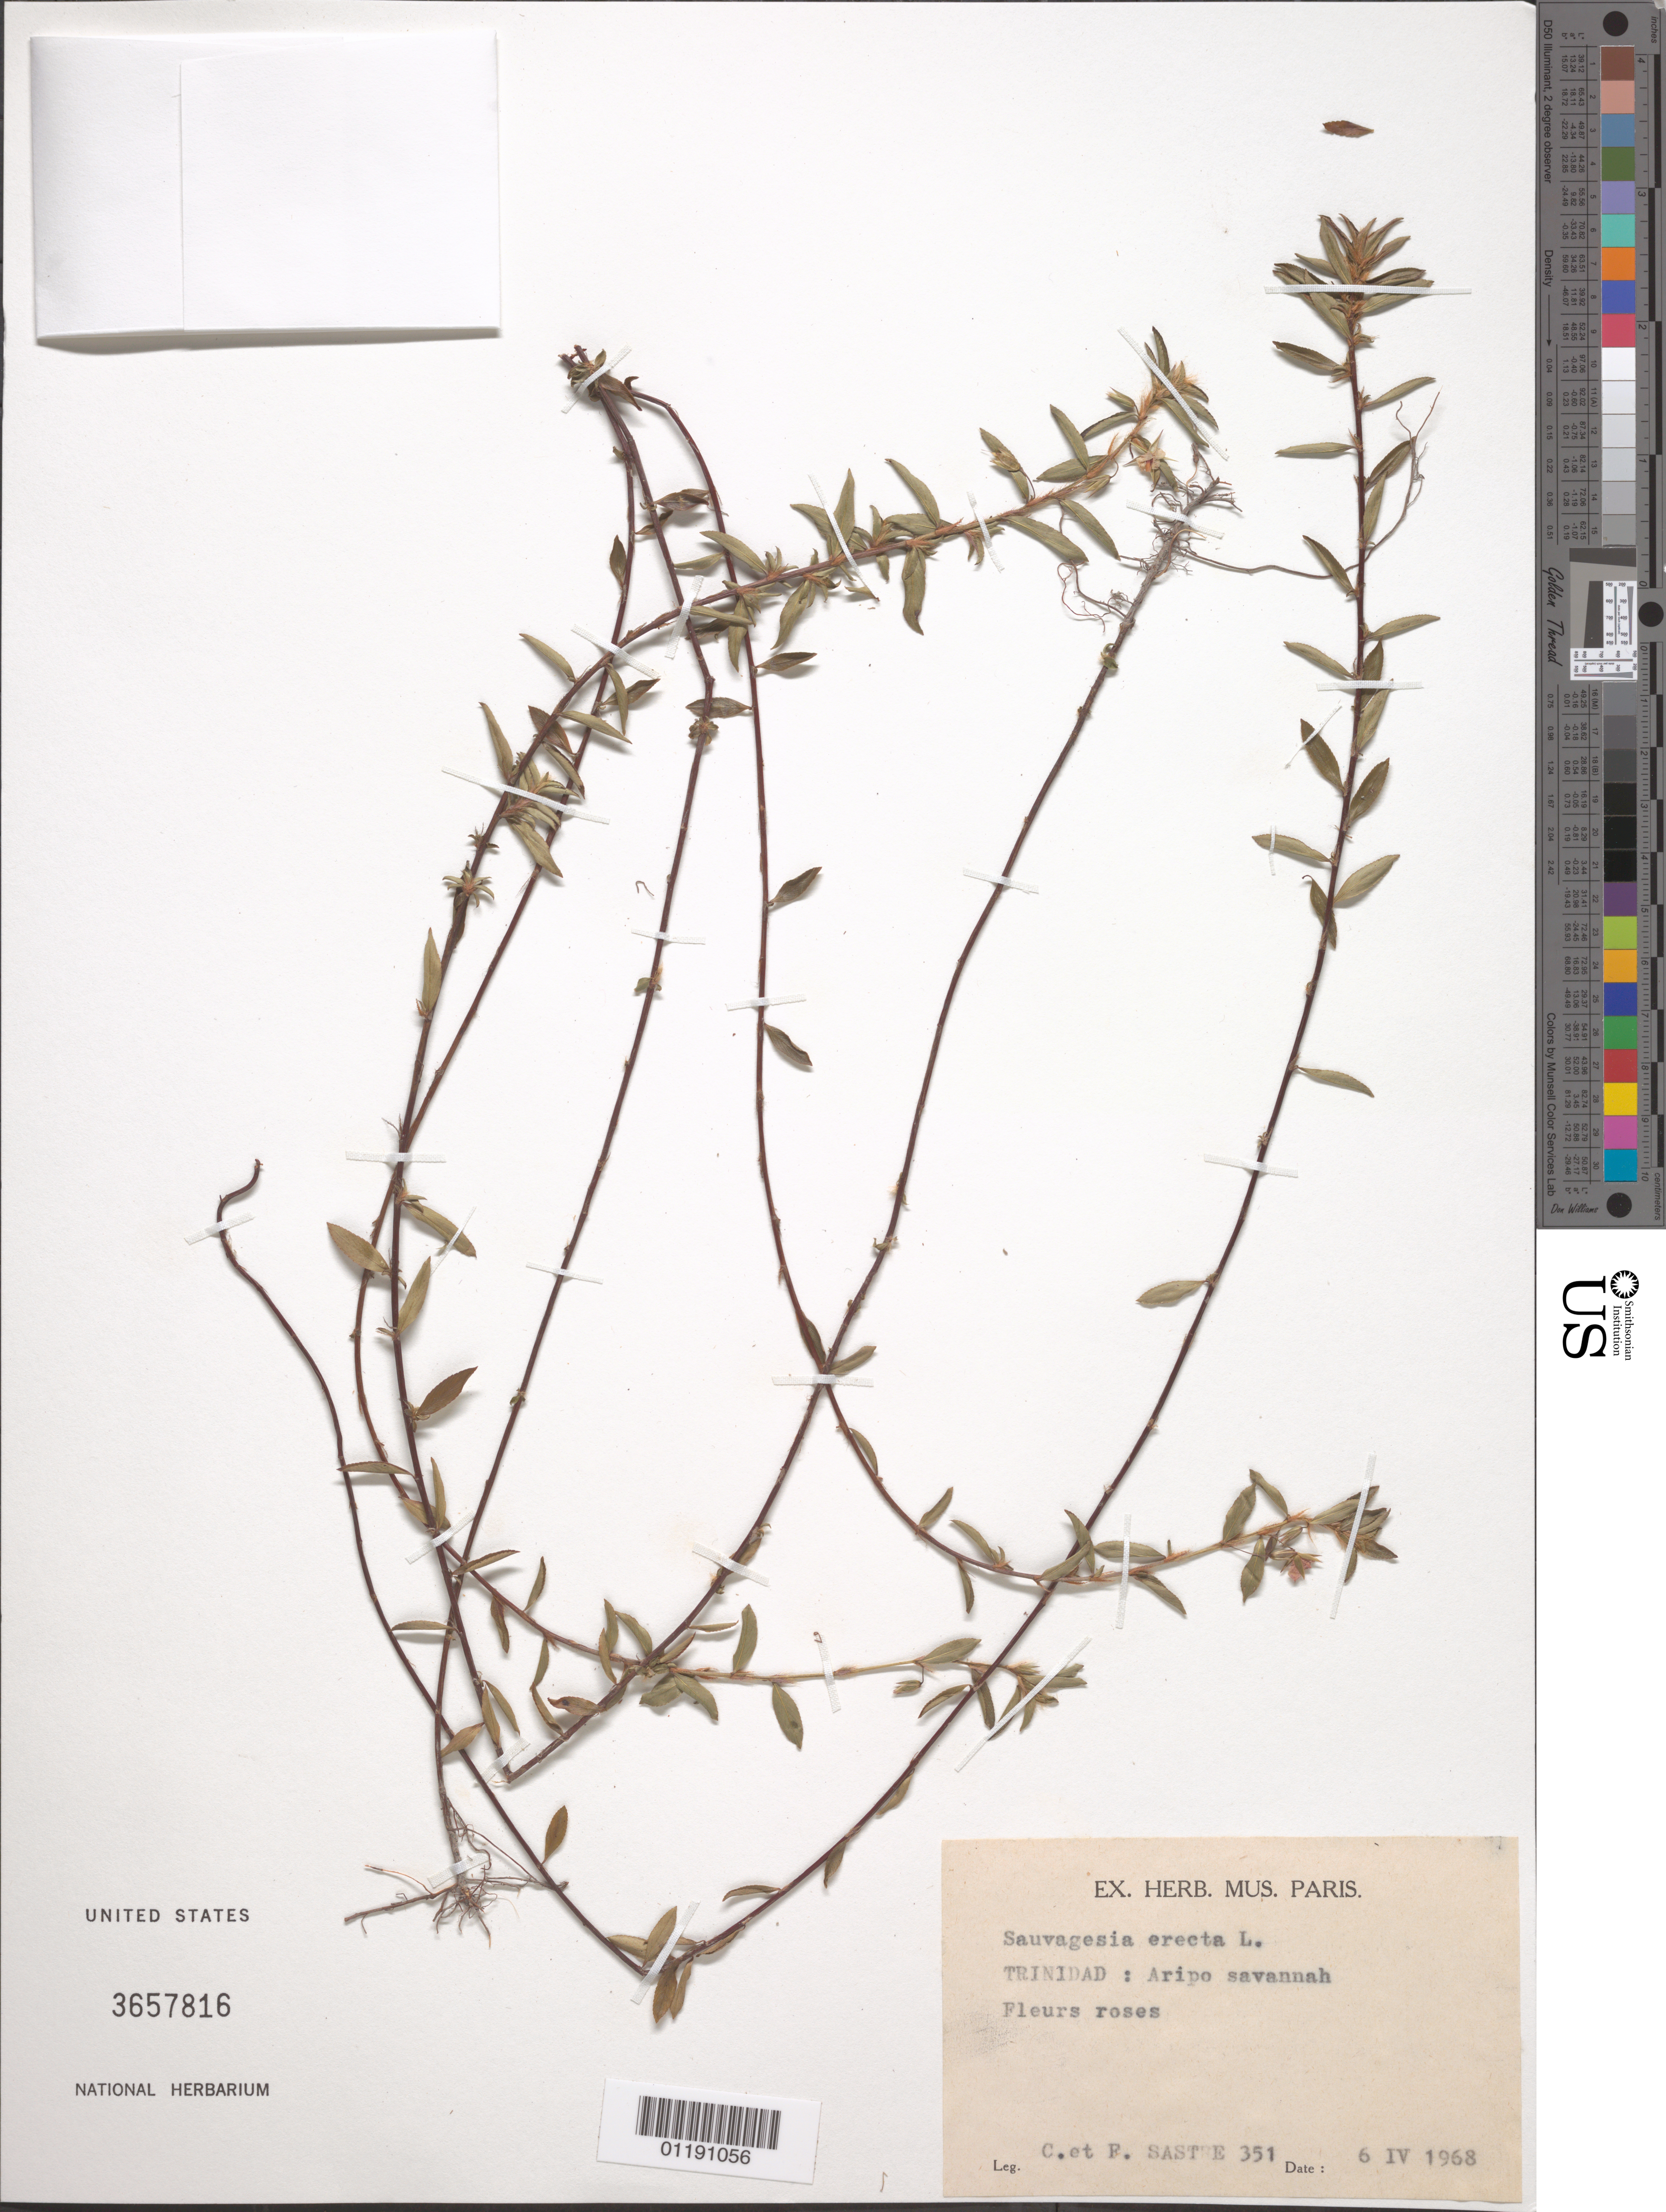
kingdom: Plantae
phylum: Tracheophyta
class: Magnoliopsida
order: Malpighiales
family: Ochnaceae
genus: Sauvagesia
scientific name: Sauvagesia erecta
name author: L.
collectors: C. Sastre & F. Sastre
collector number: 351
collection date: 1968-04-06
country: Trinidad and Tobago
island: Trinidad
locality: Aripo Savannah.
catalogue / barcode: US 3657816